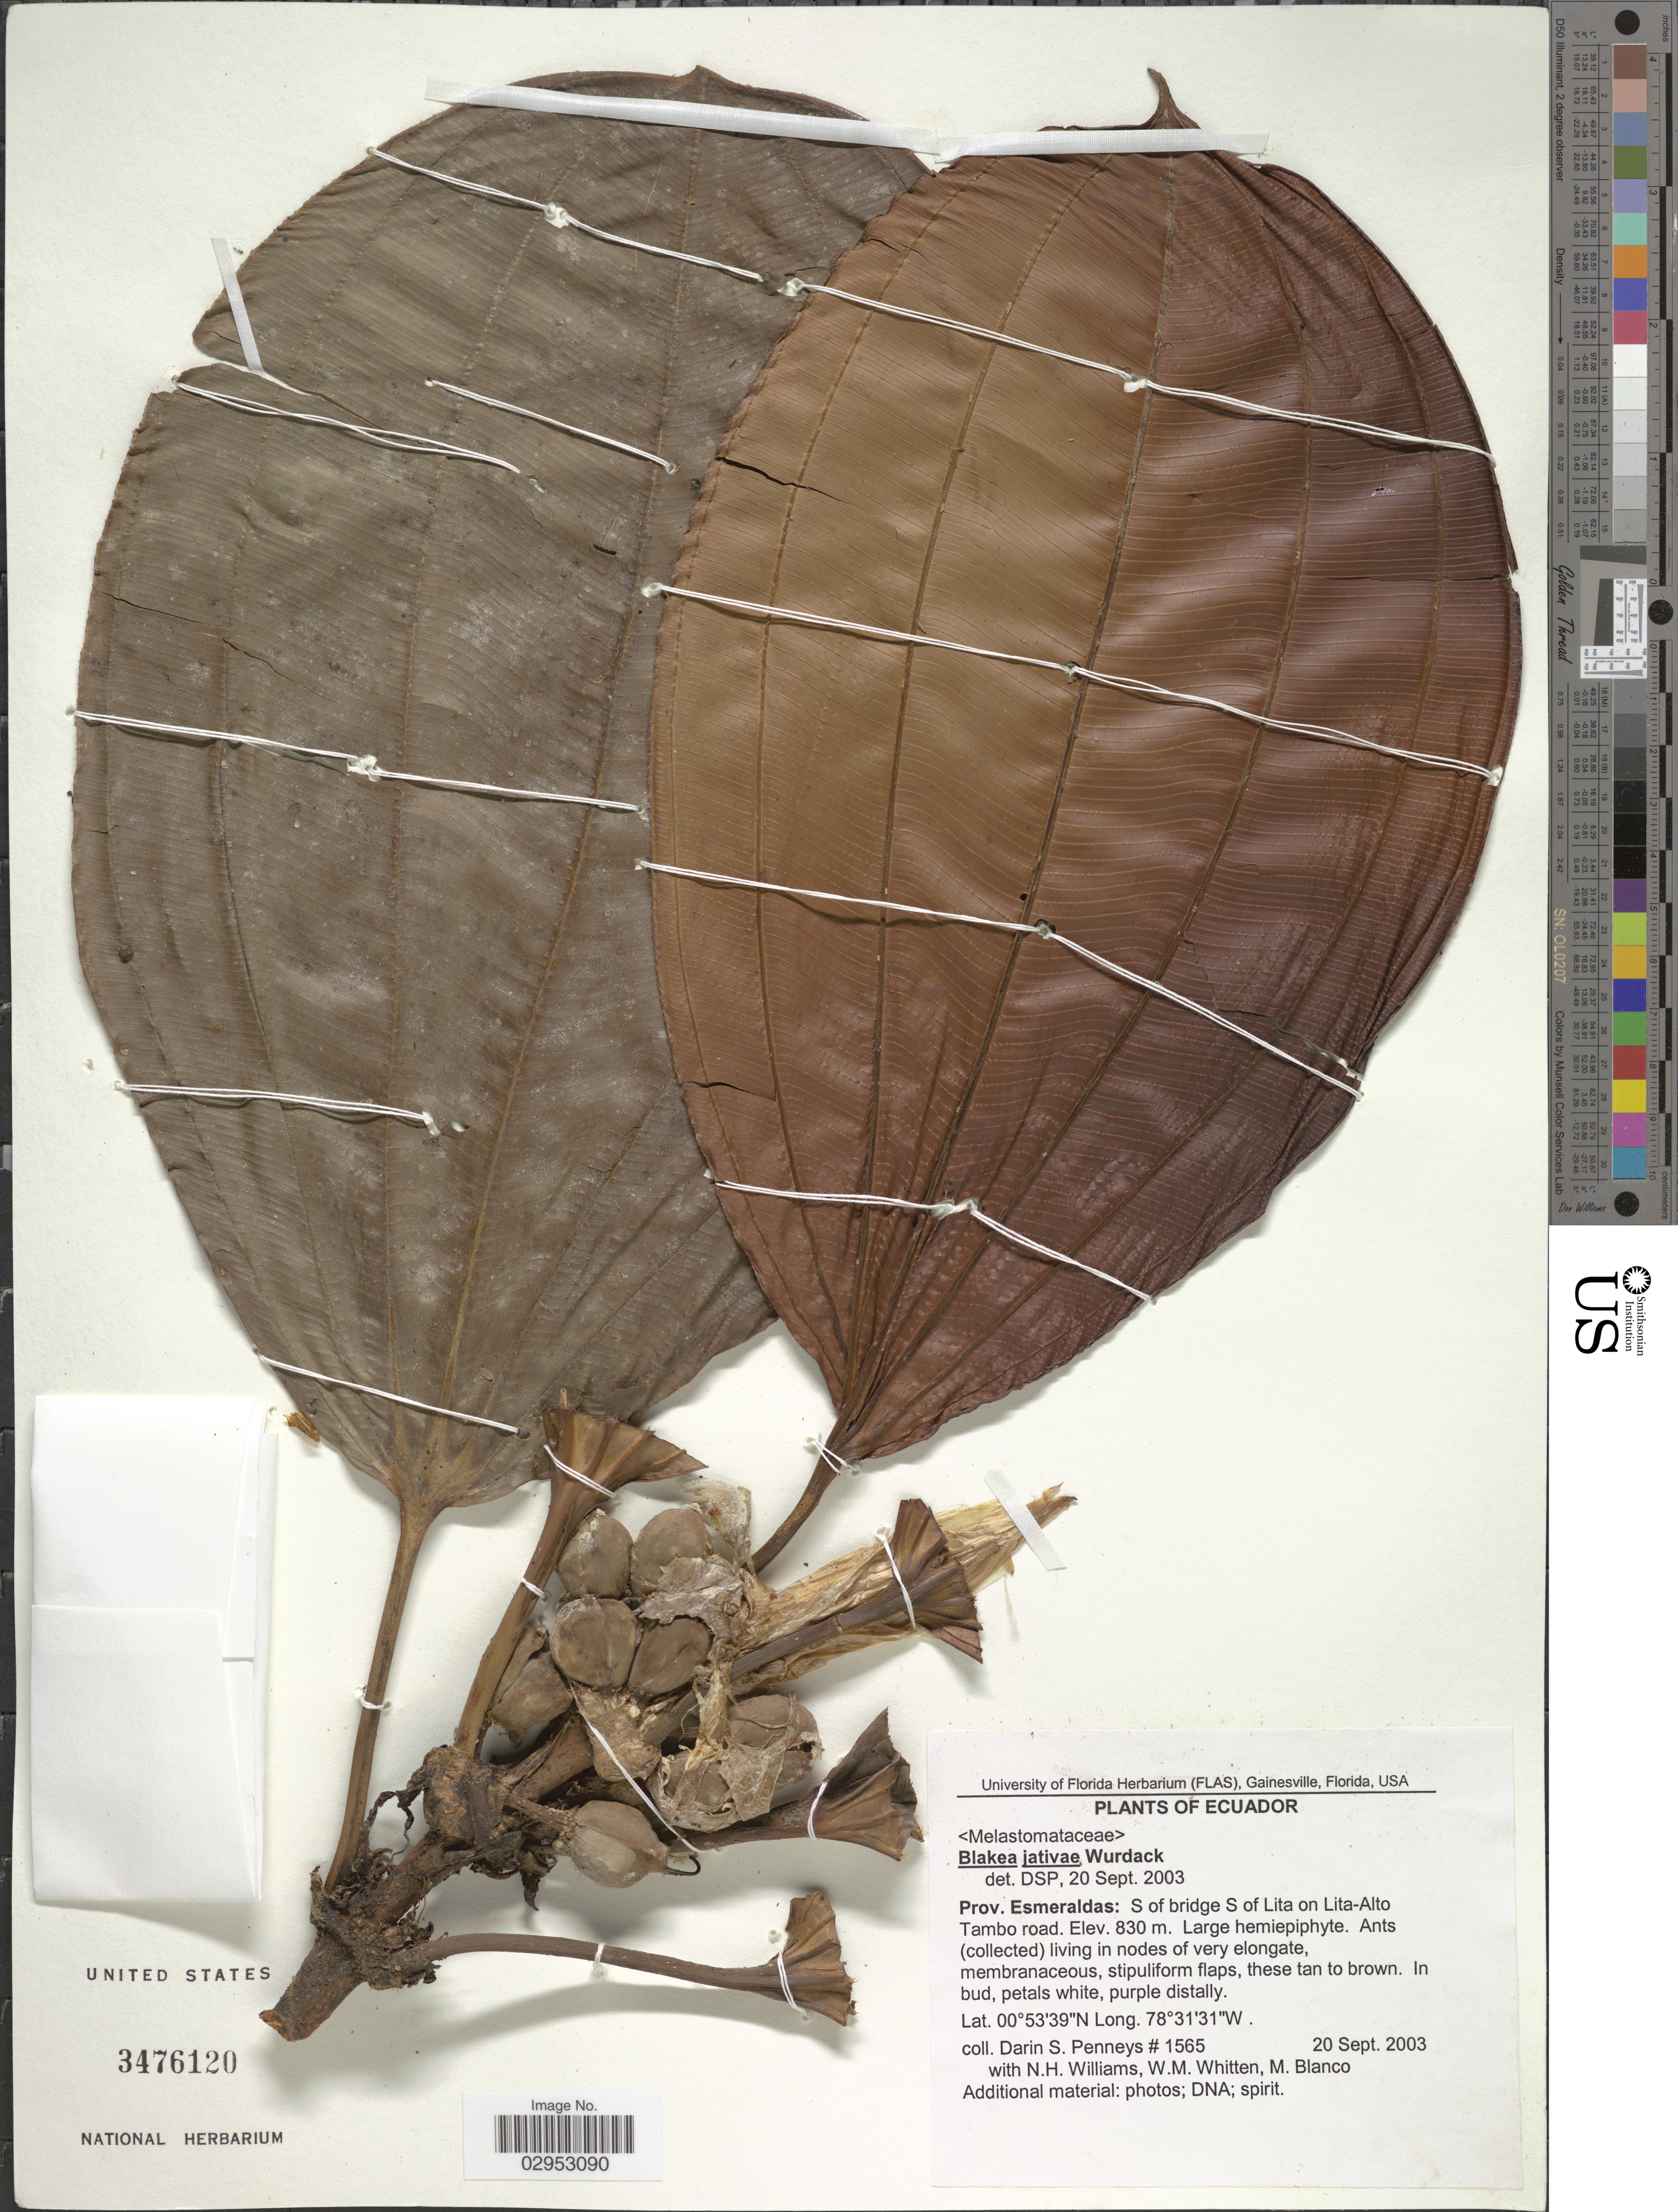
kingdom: Plantae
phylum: Tracheophyta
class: Magnoliopsida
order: Myrtales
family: Melastomataceae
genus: Blakea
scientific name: Blakea jativae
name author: Wurdack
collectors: D. S. Penneys, N. H. Williams, W. M. Whitten & M. Blanco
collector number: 1565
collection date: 2003-09-20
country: Ecuador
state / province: Esmeraldas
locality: S of bridge S of Lita on Lita-Alto Tambo road.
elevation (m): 830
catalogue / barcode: US 3476120